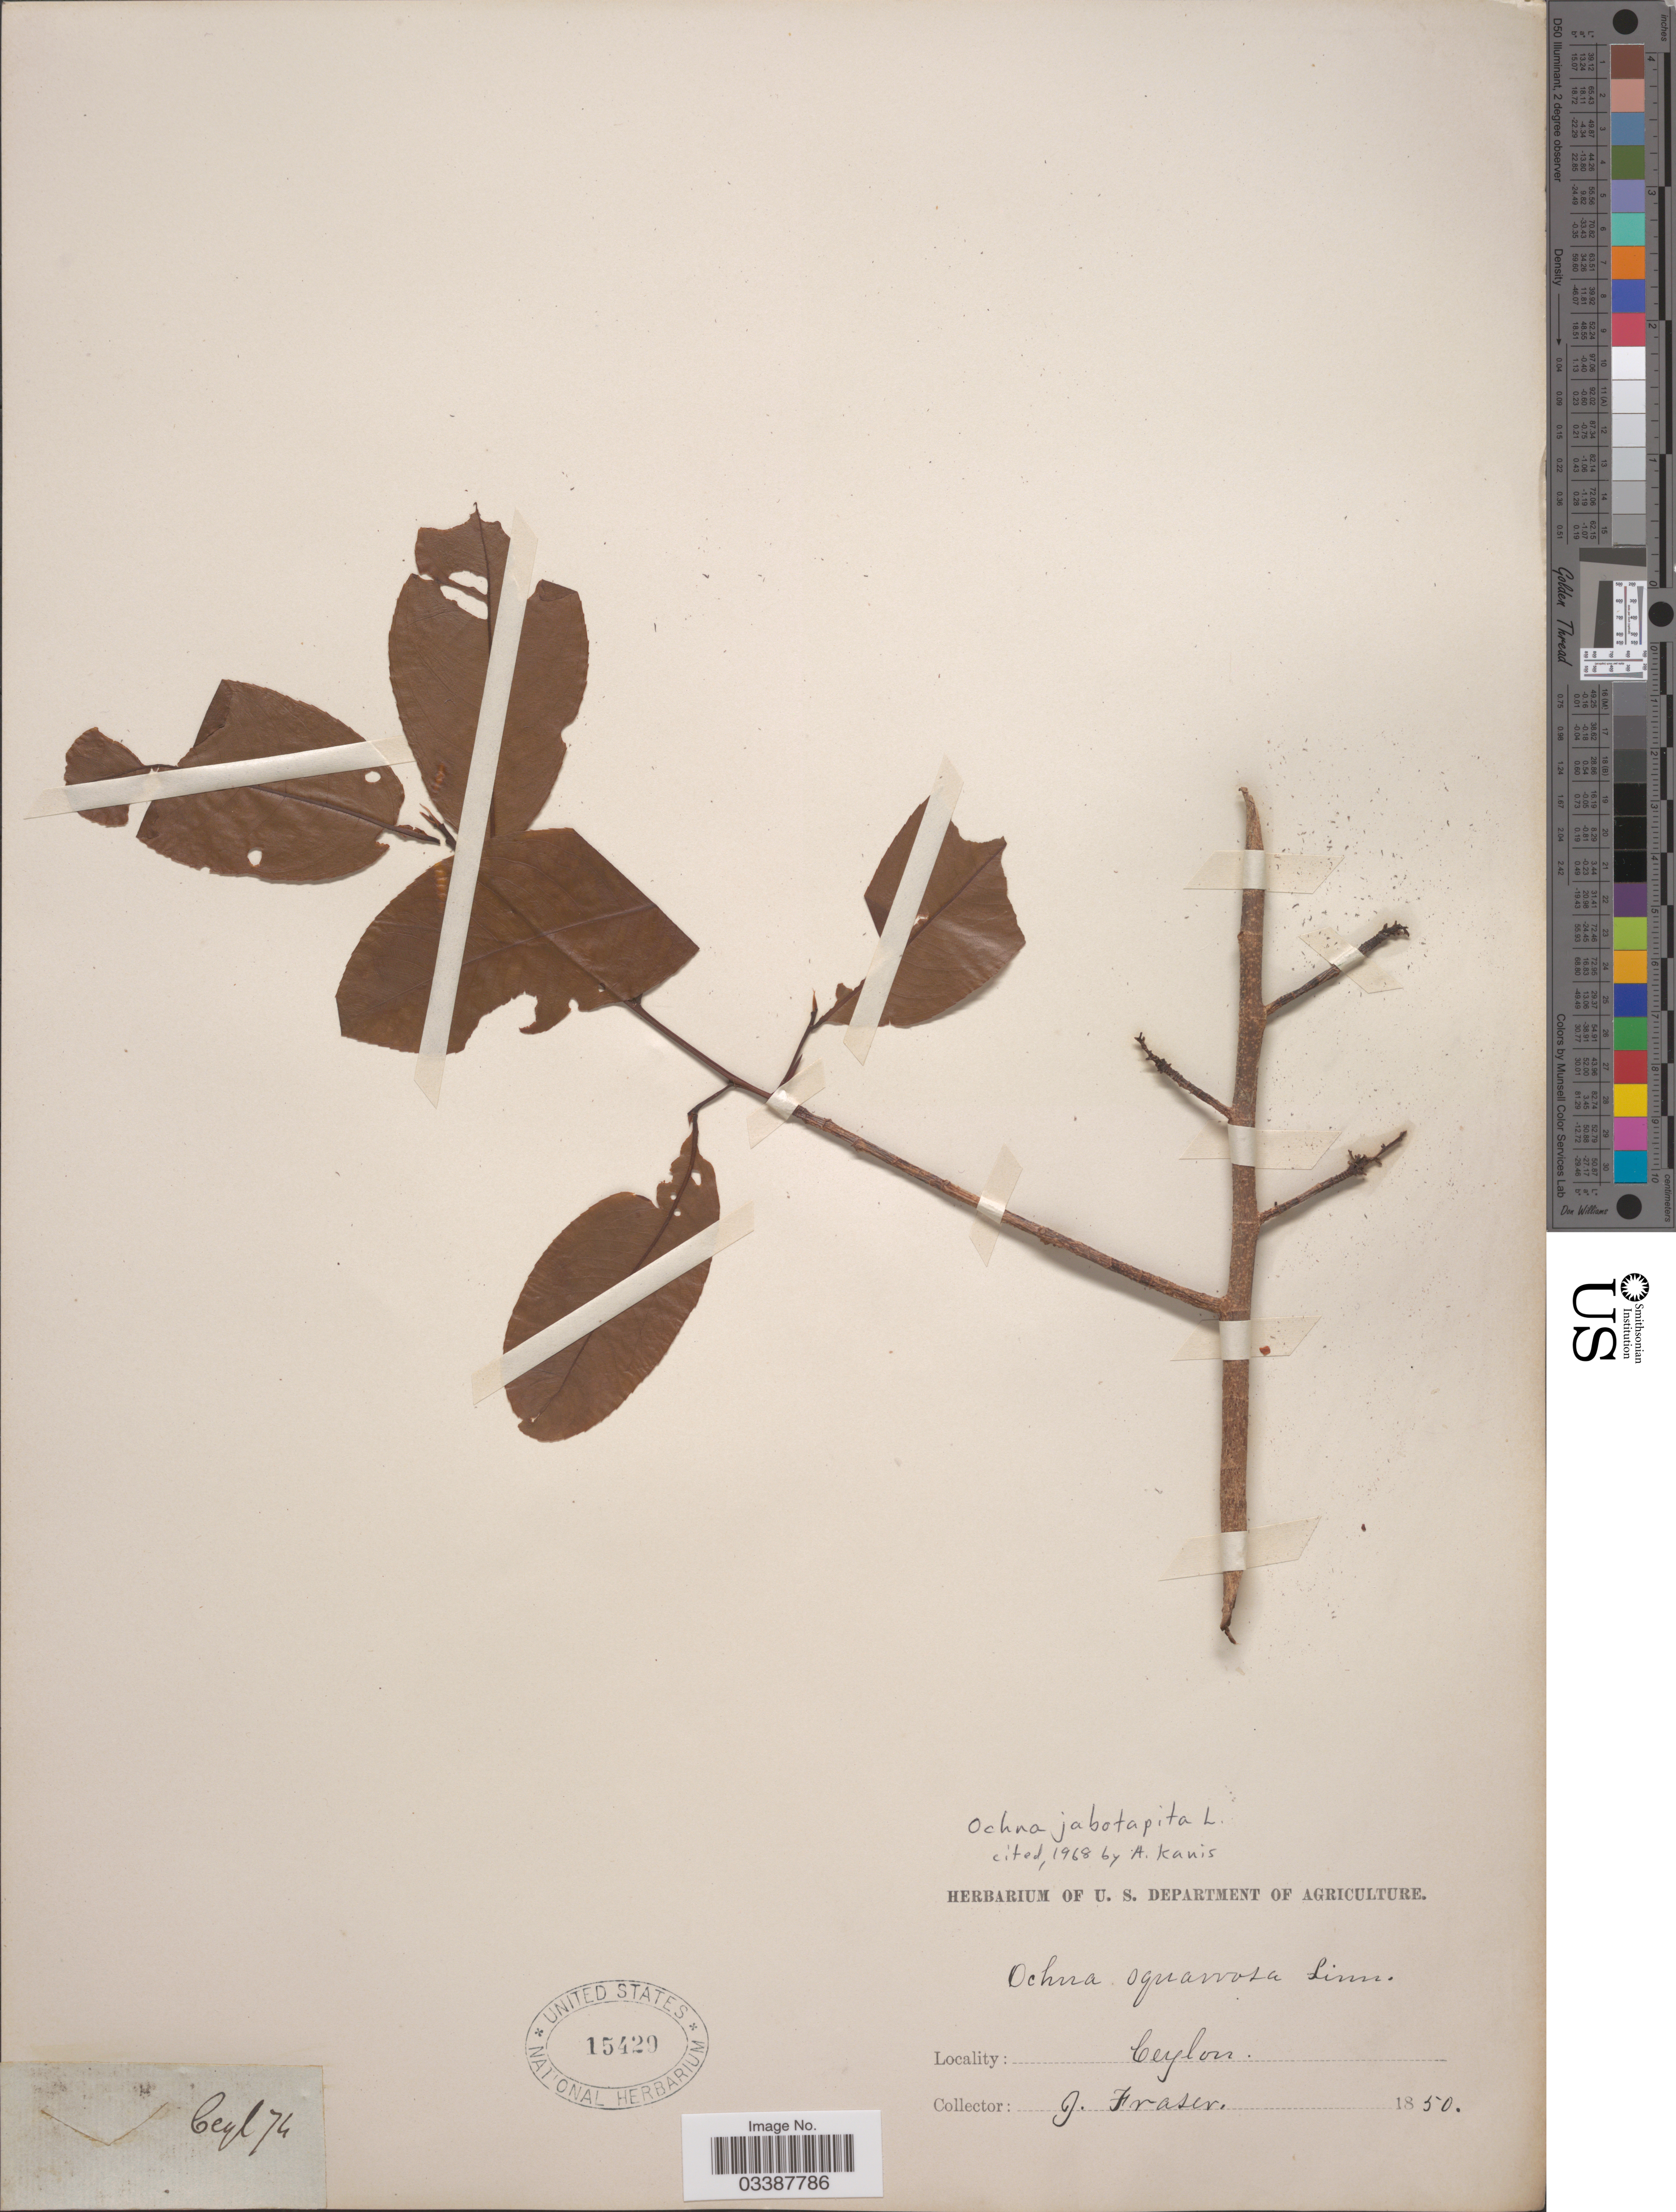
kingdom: Plantae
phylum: Tracheophyta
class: Magnoliopsida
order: Malpighiales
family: Ochnaceae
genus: Ochna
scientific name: Ochna jabotapita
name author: L.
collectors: J. Fraser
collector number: Ceyl74?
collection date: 1850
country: Sri Lanka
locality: Ceylon.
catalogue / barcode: US 15429